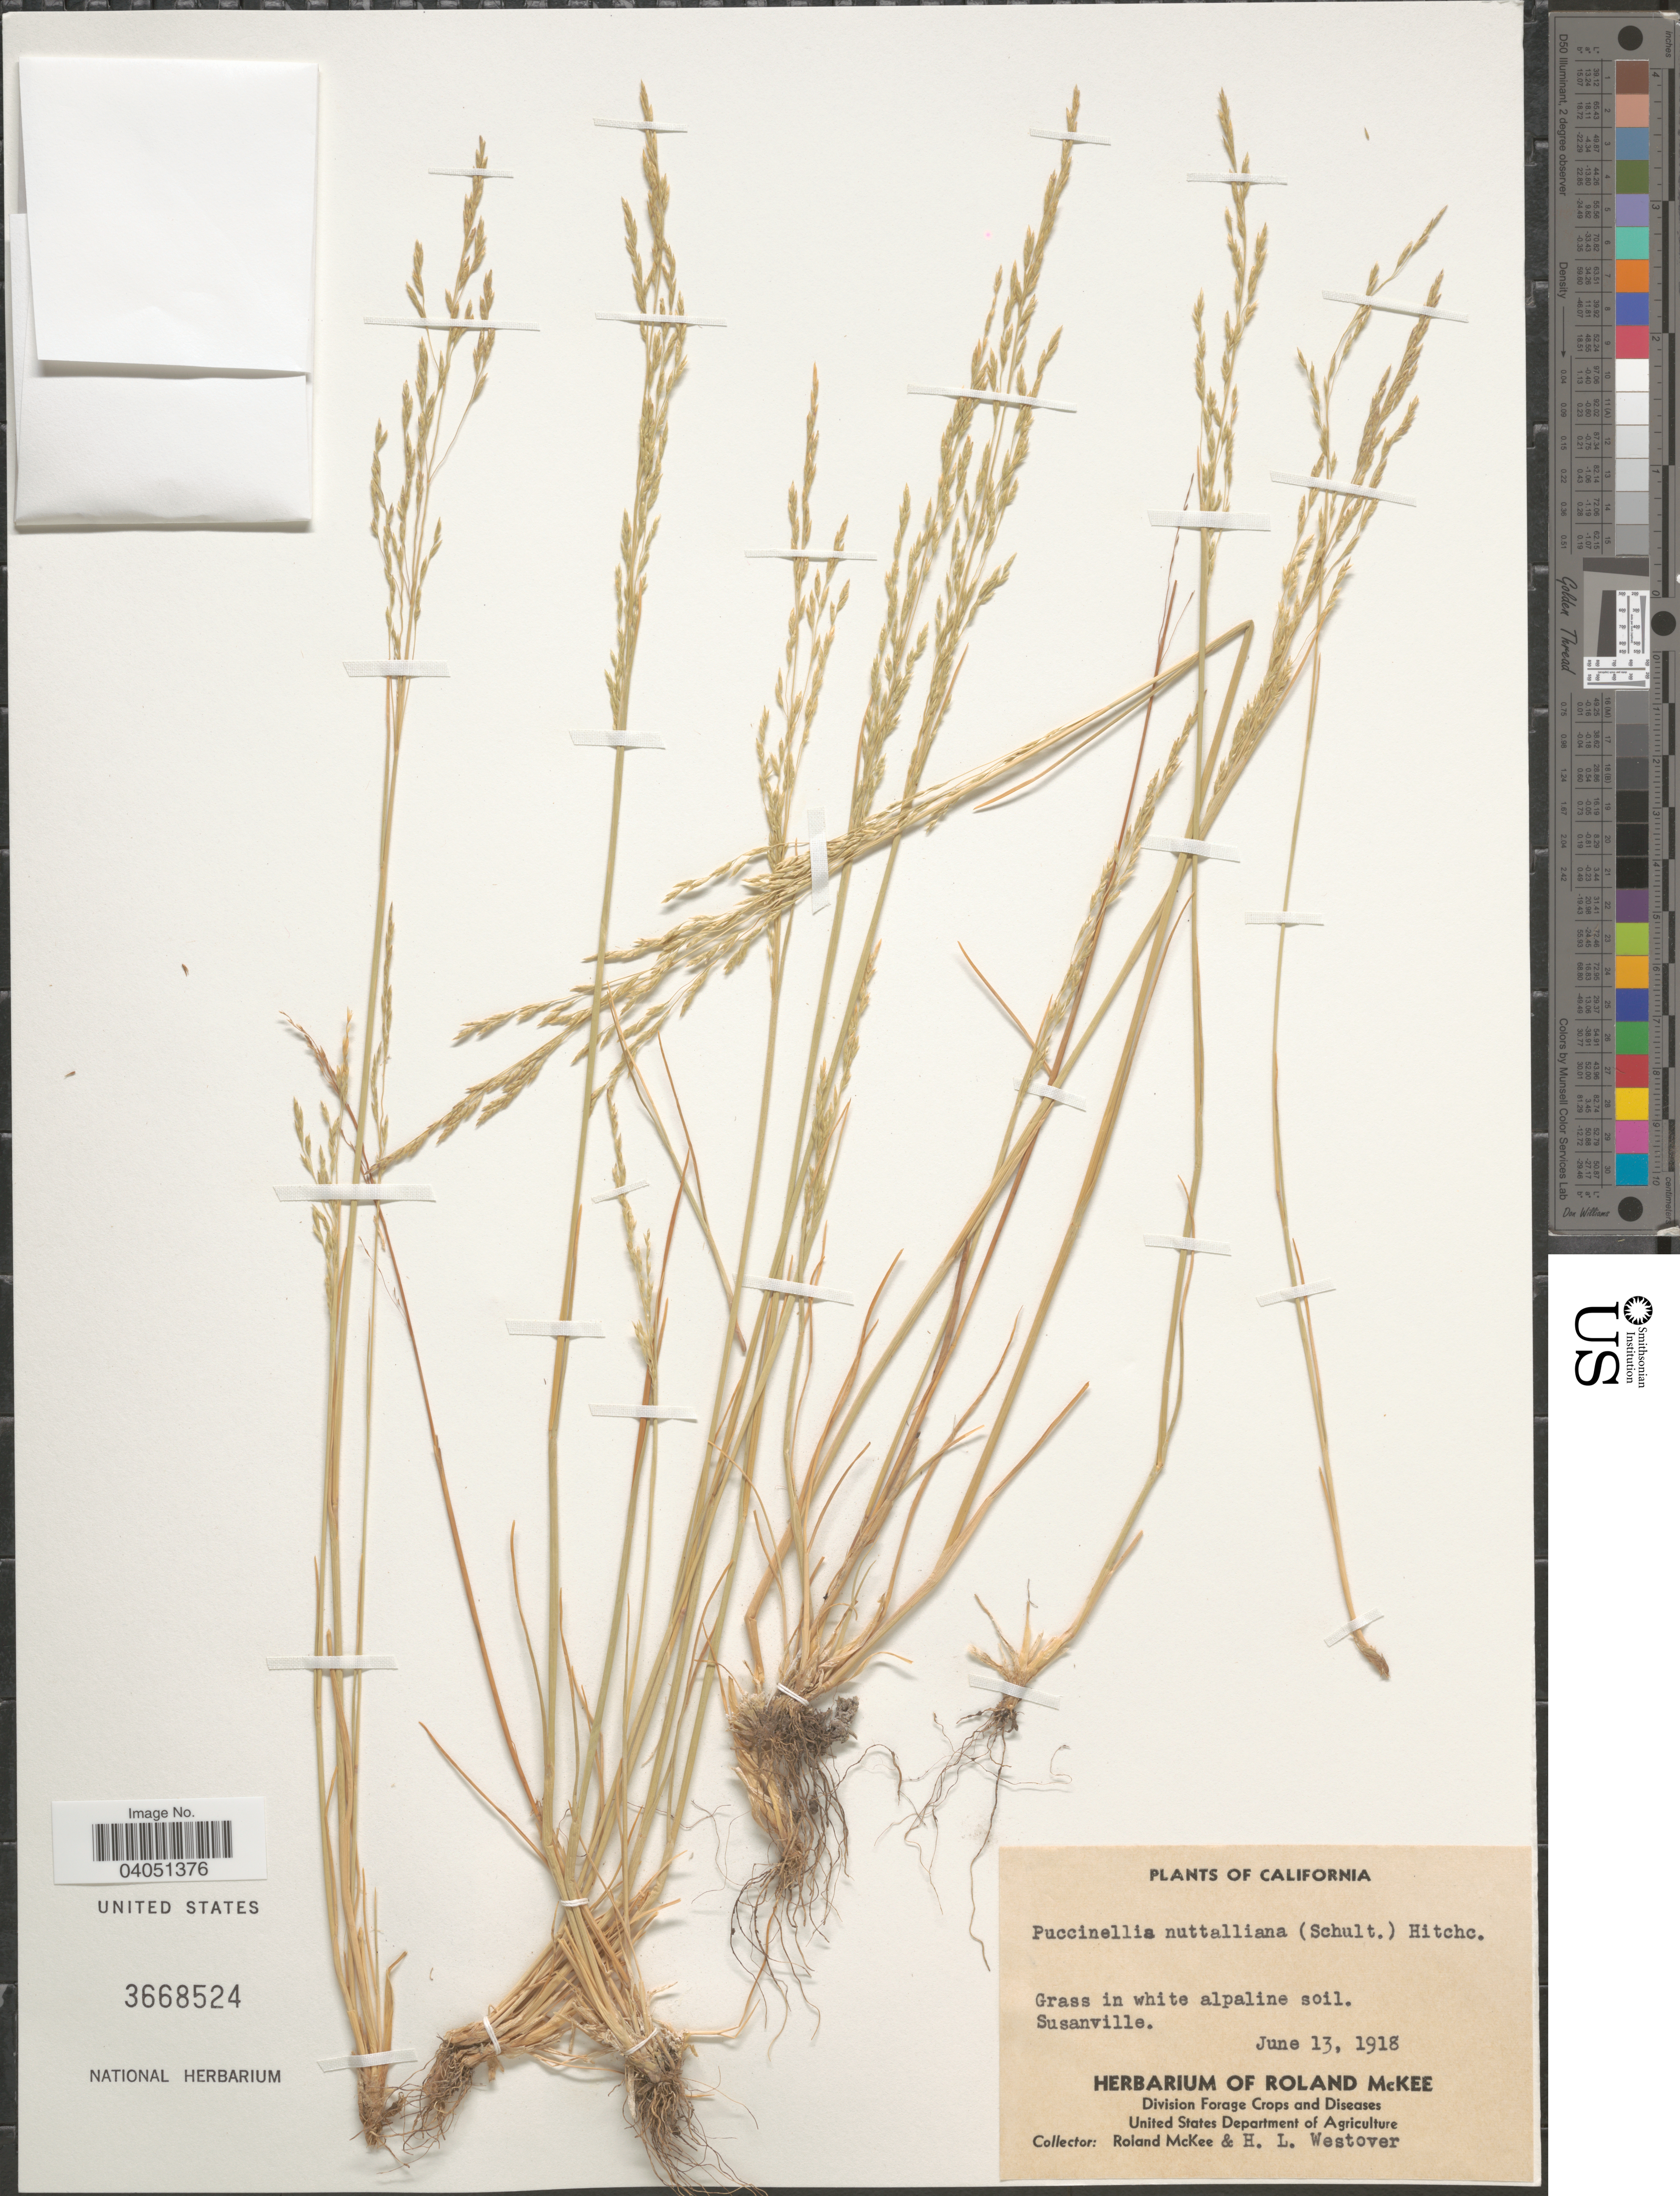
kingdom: Plantae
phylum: Tracheophyta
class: Liliopsida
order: Poales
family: Poaceae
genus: Puccinellia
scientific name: Puccinellia nuttalliana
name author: (Schult.) Hitchc.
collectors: R. Mckee & H. Westover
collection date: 1918-06-13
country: United States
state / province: California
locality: Susanville.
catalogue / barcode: US 3668524